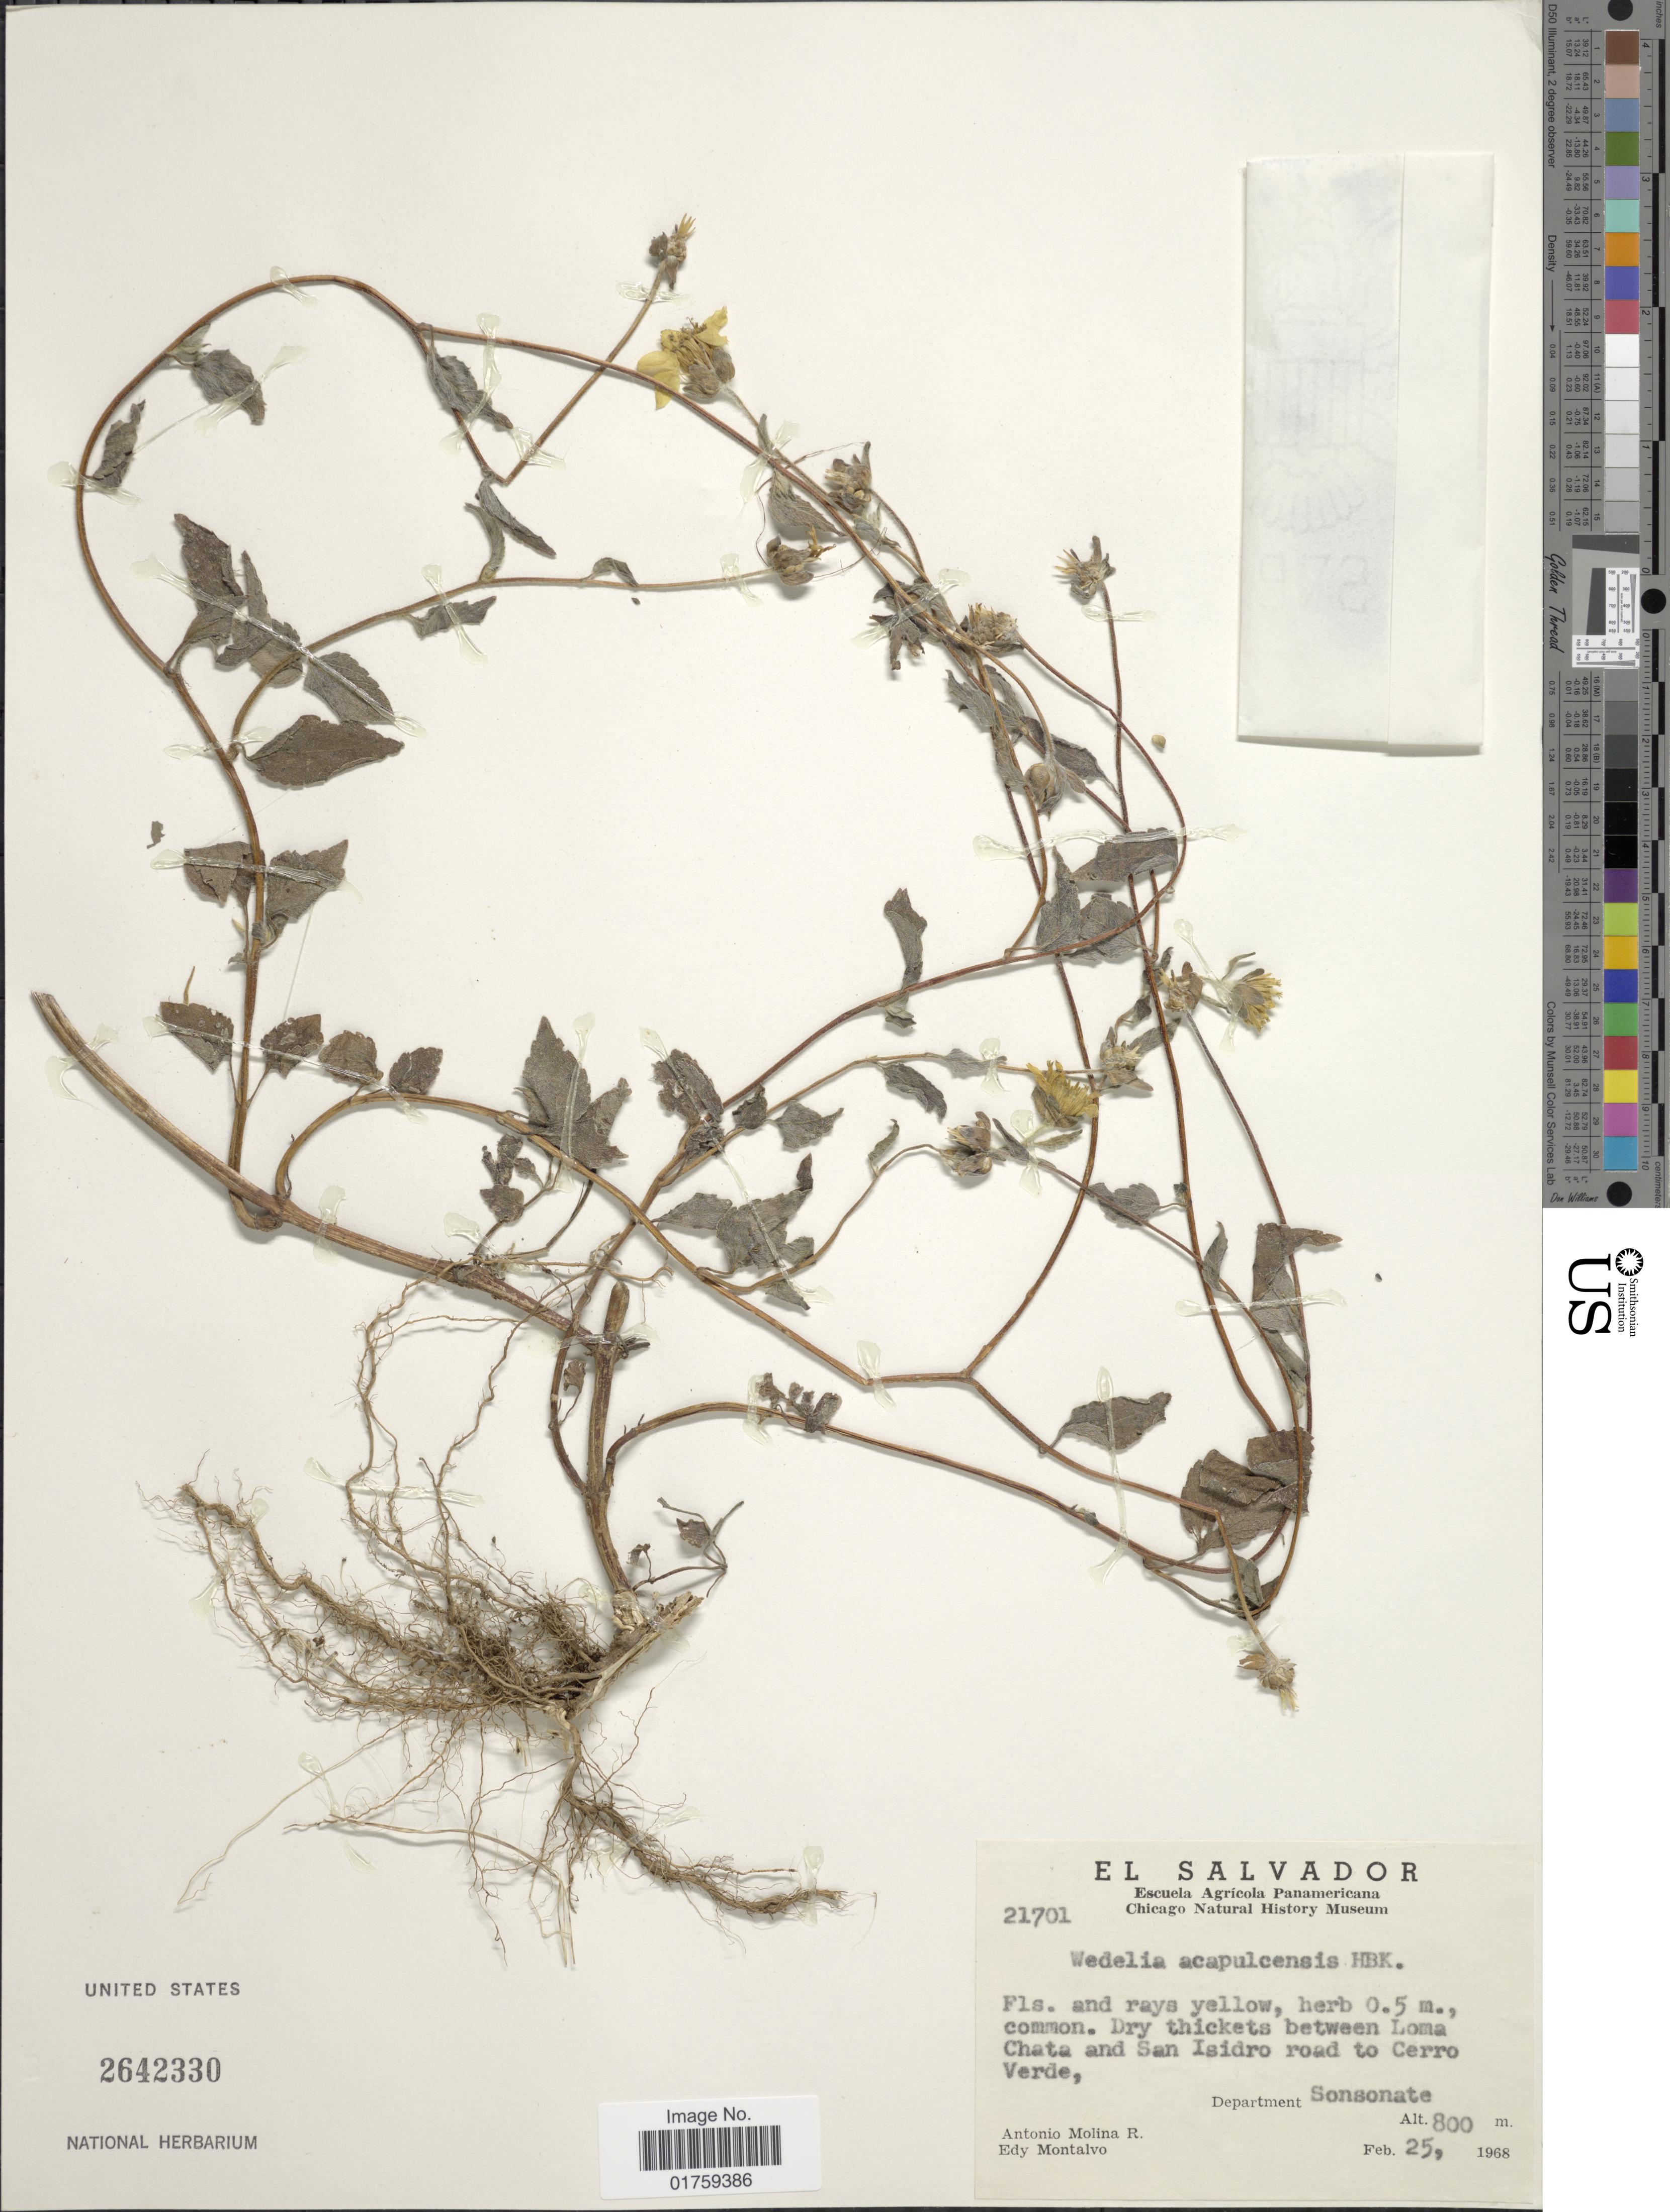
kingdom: Plantae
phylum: Tracheophyta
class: Magnoliopsida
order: Asterales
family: Asteraceae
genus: Sclerocarpus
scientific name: Sclerocarpus sp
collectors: A. Molina R. & E. A. Montalvo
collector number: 21701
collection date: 1968-01-25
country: El Salvador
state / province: Sonsonate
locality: Dry thickets between Loma Chata and San Isidro road to Cerro Verde, Department Sonsonate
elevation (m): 800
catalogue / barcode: US 2642330